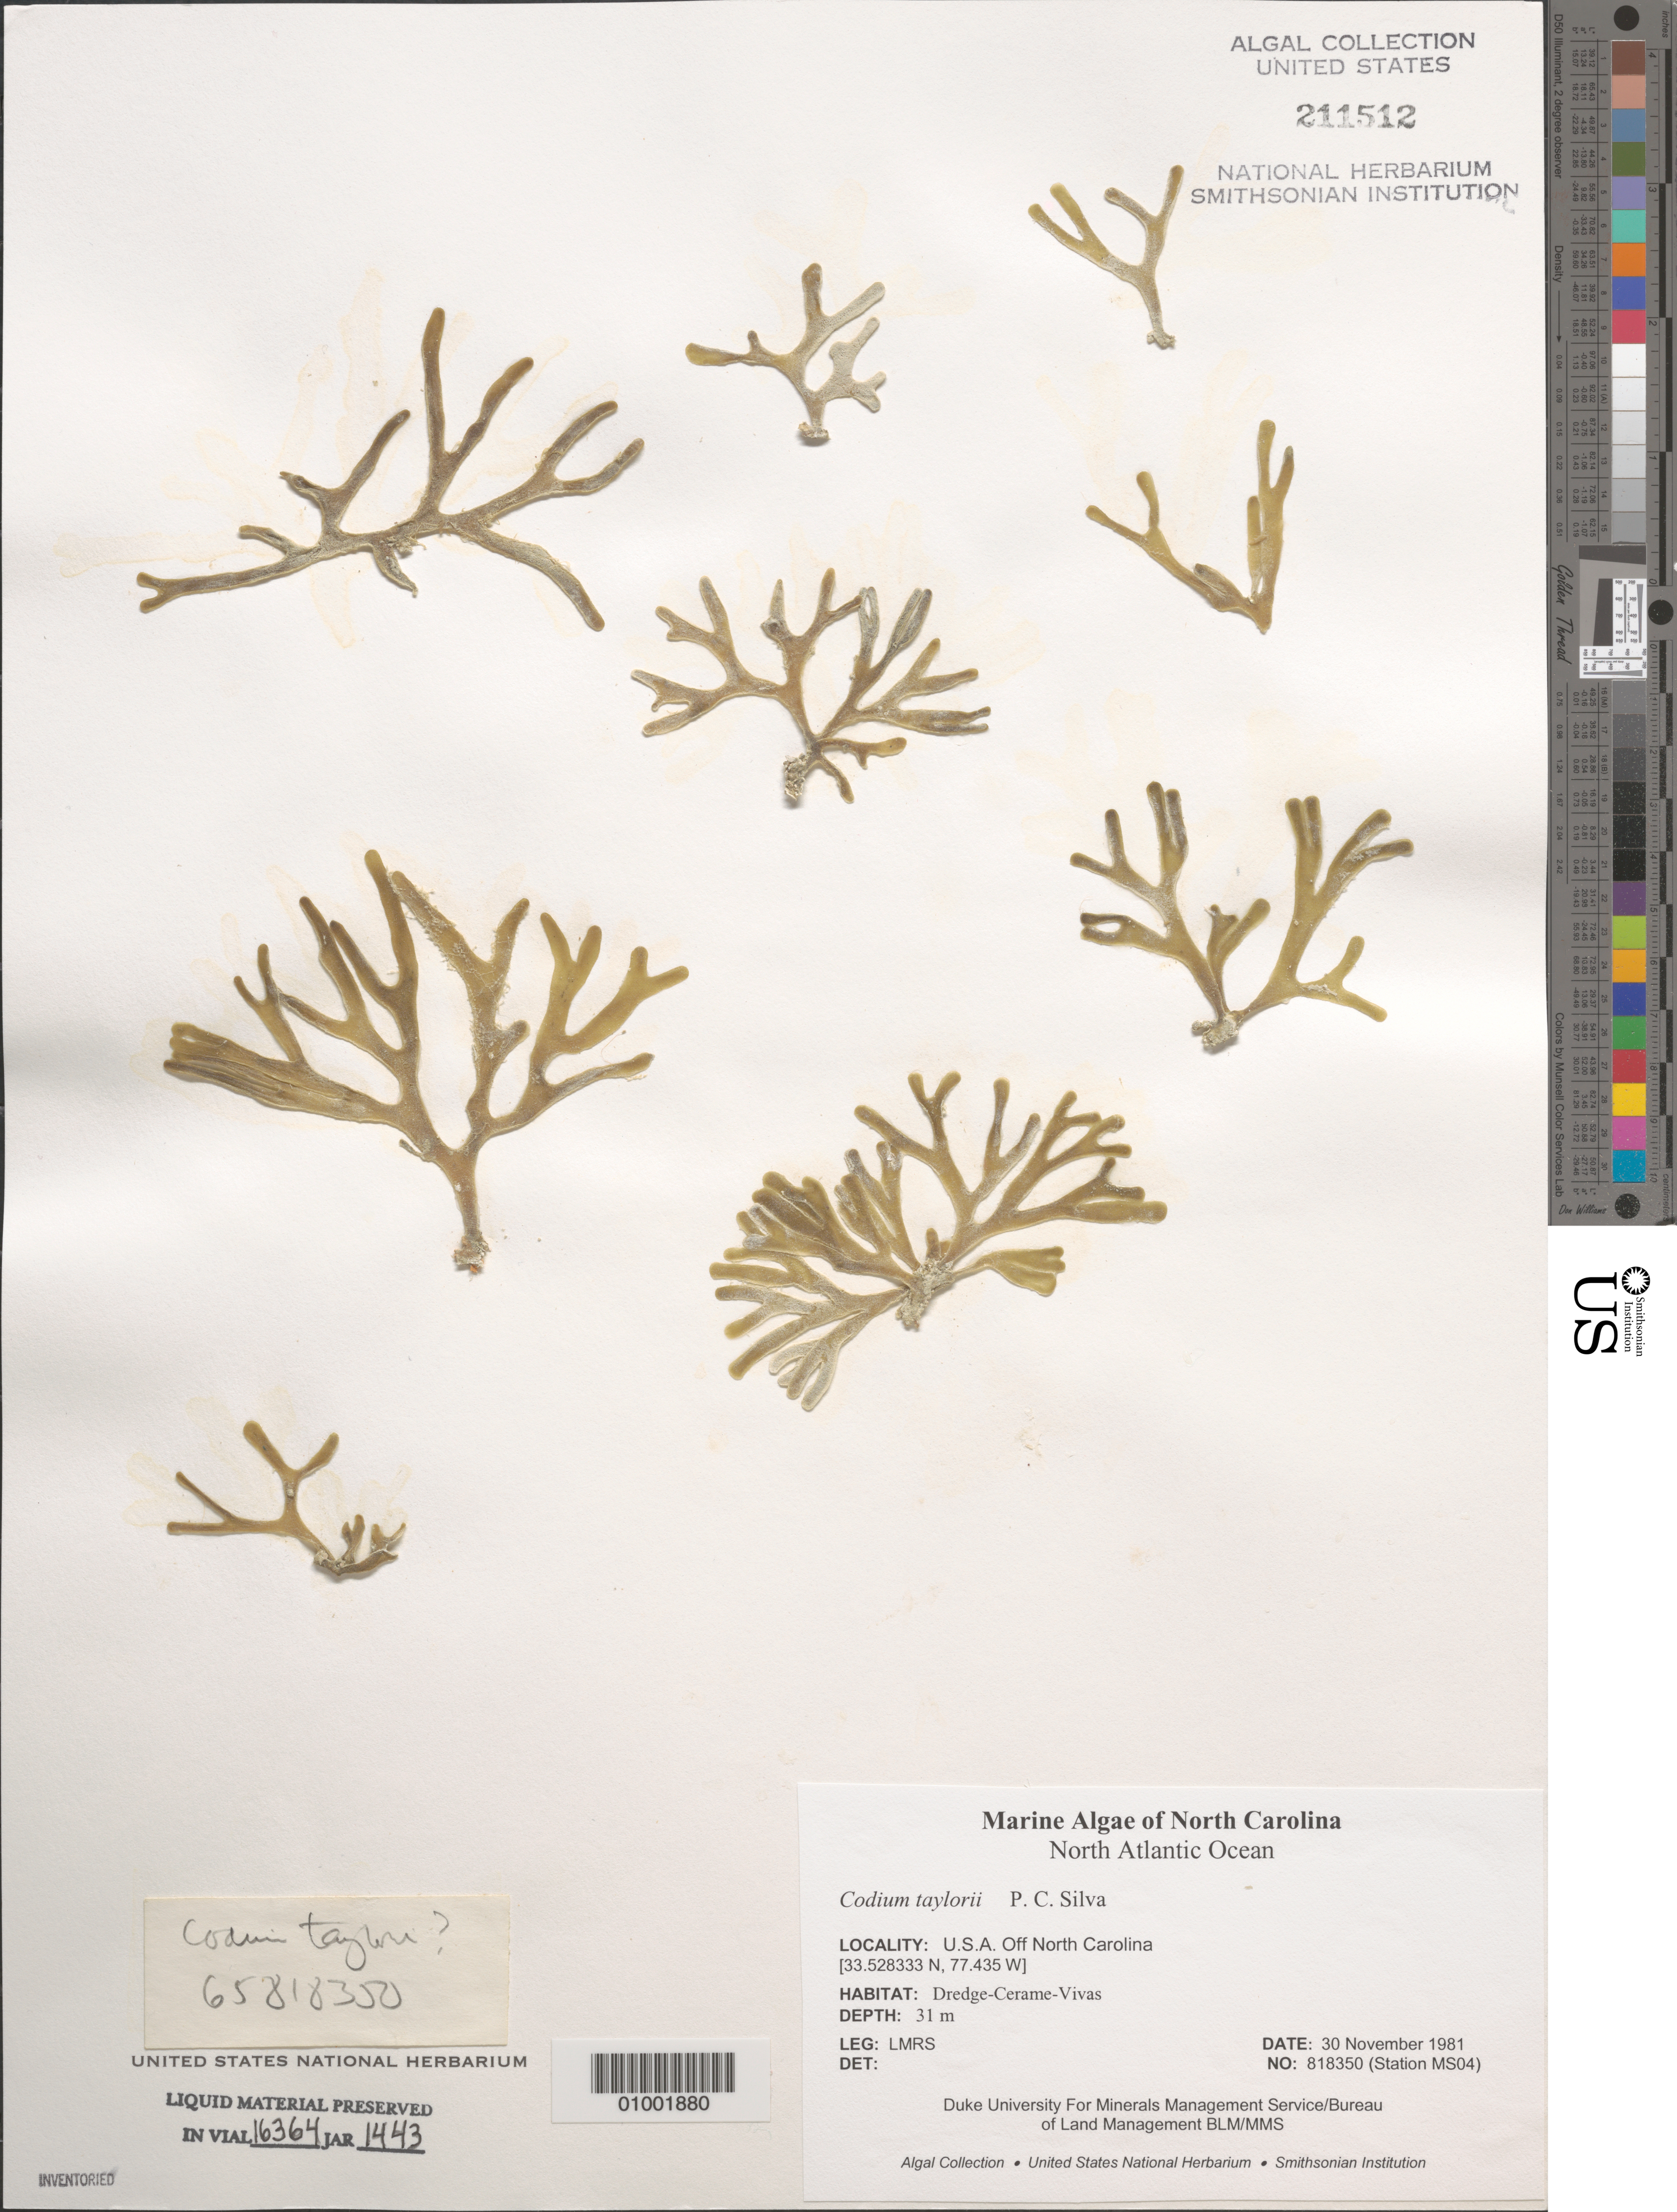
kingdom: Plantae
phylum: Chlorophyta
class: Ulvophyceae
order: Bryopsidales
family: Codiaceae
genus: Codium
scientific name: Codium taylorii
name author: P.C. Silva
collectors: LMRS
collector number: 818350 (MS04)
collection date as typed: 30 Nov 1981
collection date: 1981-11-30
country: United States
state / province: North Carolina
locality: North Atlantic Ocean off North Carolina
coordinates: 33.528333 N, 77.435 W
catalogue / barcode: US 211512